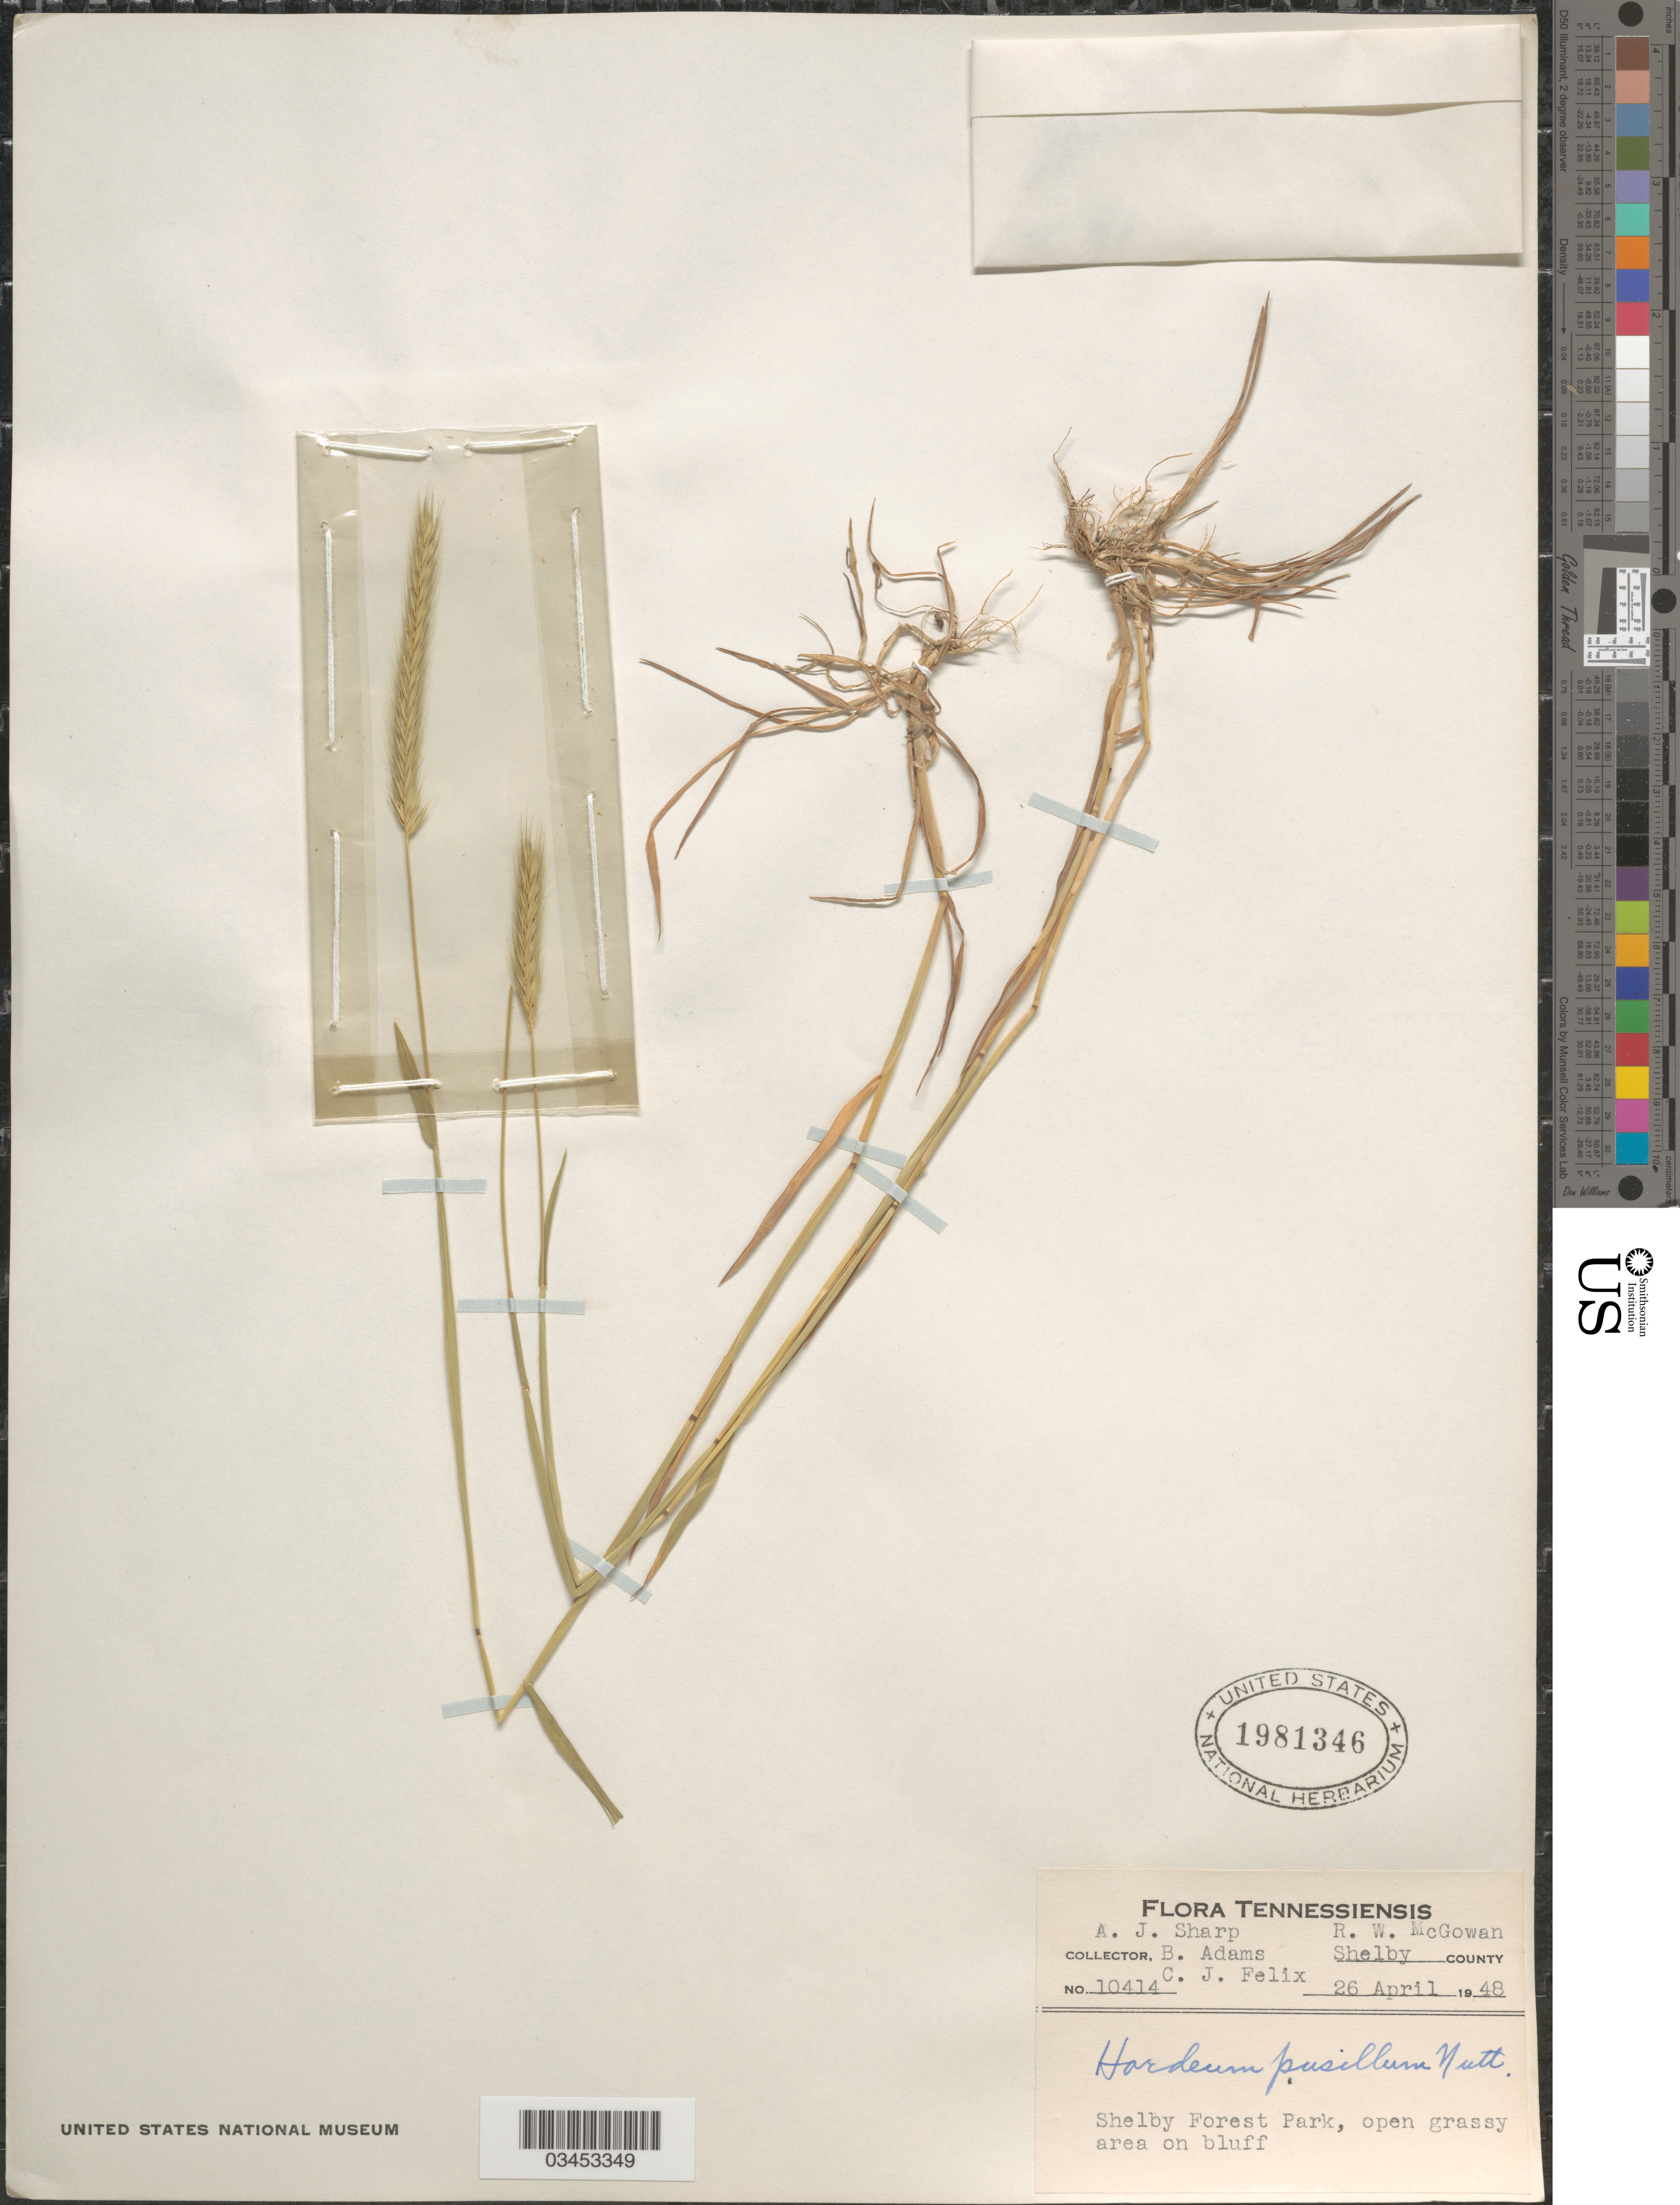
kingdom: Plantae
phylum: Tracheophyta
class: Liliopsida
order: Poales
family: Poaceae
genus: Hordeum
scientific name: Hordeum pusillum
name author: Nutt.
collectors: A. J. Sharp, B. Adams, C. Felix & R. McGouwan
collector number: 10414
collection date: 1948-04-26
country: United States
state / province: Tennessee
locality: Shelby County. Shelby Forest Park, open grassy area on bluff.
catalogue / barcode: US 1981346